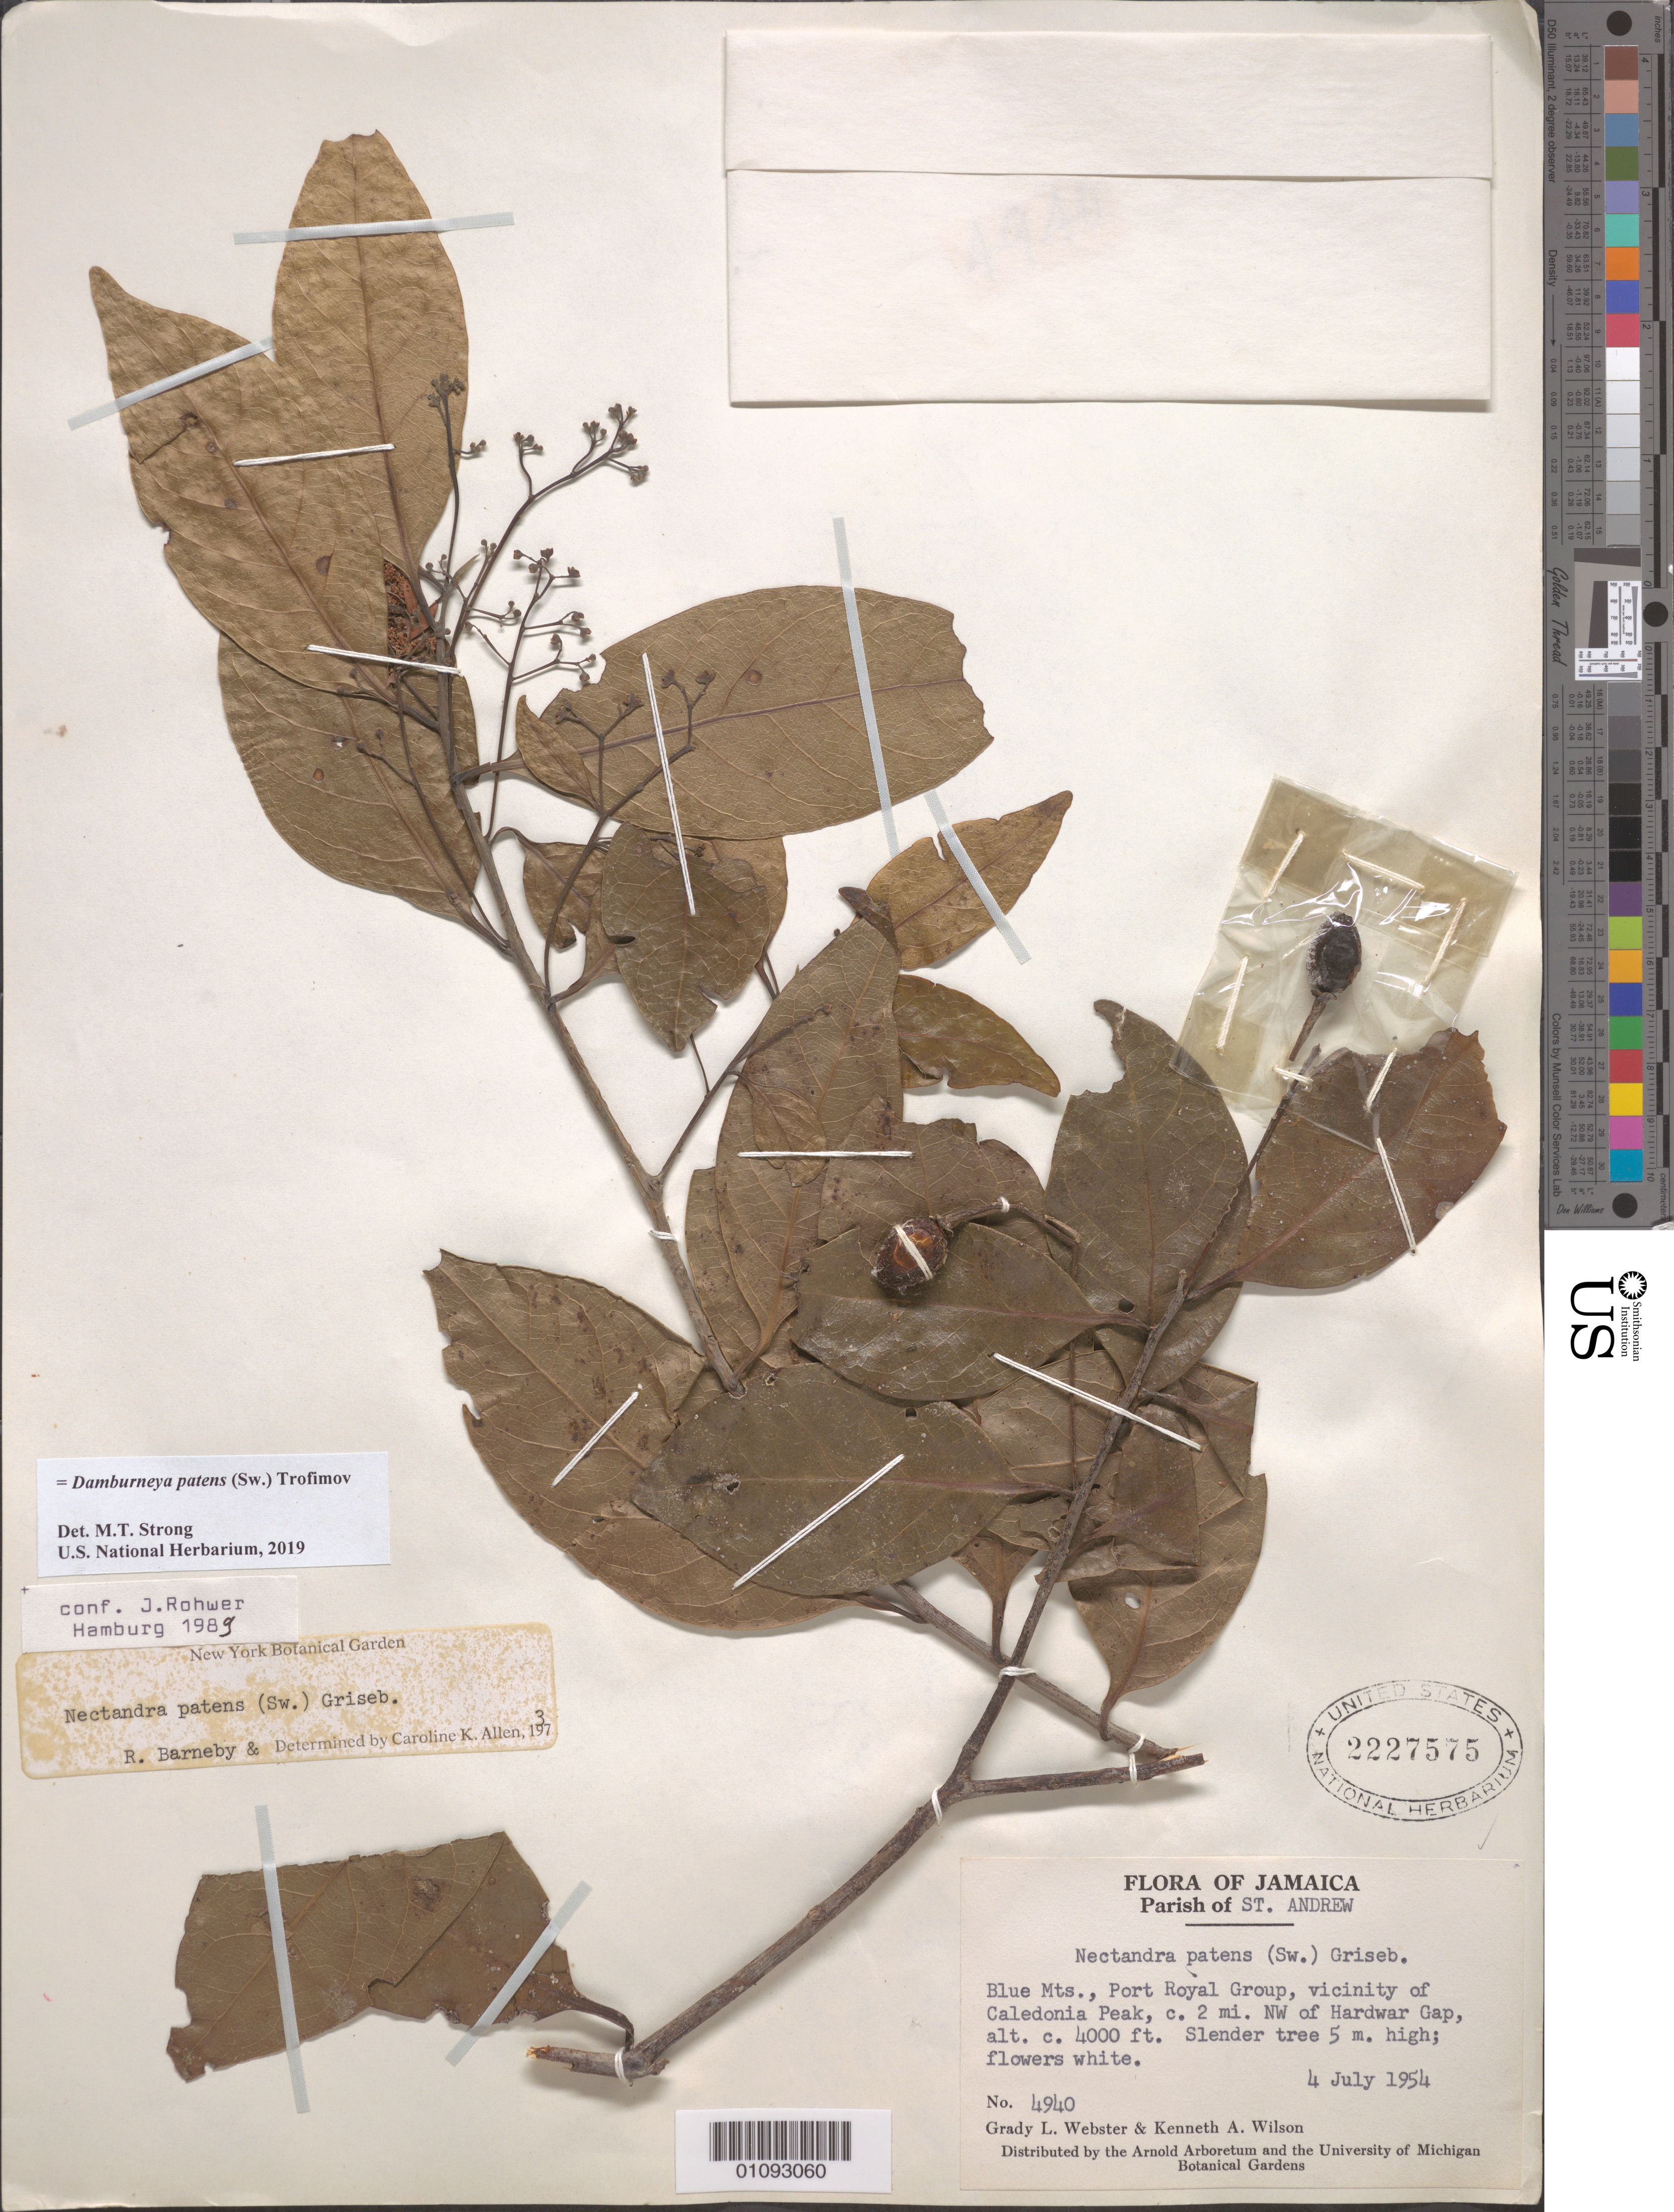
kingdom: Plantae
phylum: Tracheophyta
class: Magnoliopsida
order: Laurales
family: Lauraceae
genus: Damburneya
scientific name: Damburneya patens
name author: (Sw.) Trofimov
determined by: Strong, M. T., (US), Smithsonian Institution - National Museum of Natural History (UNITED STATES)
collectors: G. L. Webster & K. A. Wilson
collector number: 4940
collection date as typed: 04 Jul 1954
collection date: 1954-07-04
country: Jamaica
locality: Near Caledonia Peak, 2mi NW of Hardwar Gap.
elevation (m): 1219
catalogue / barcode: US 2227575